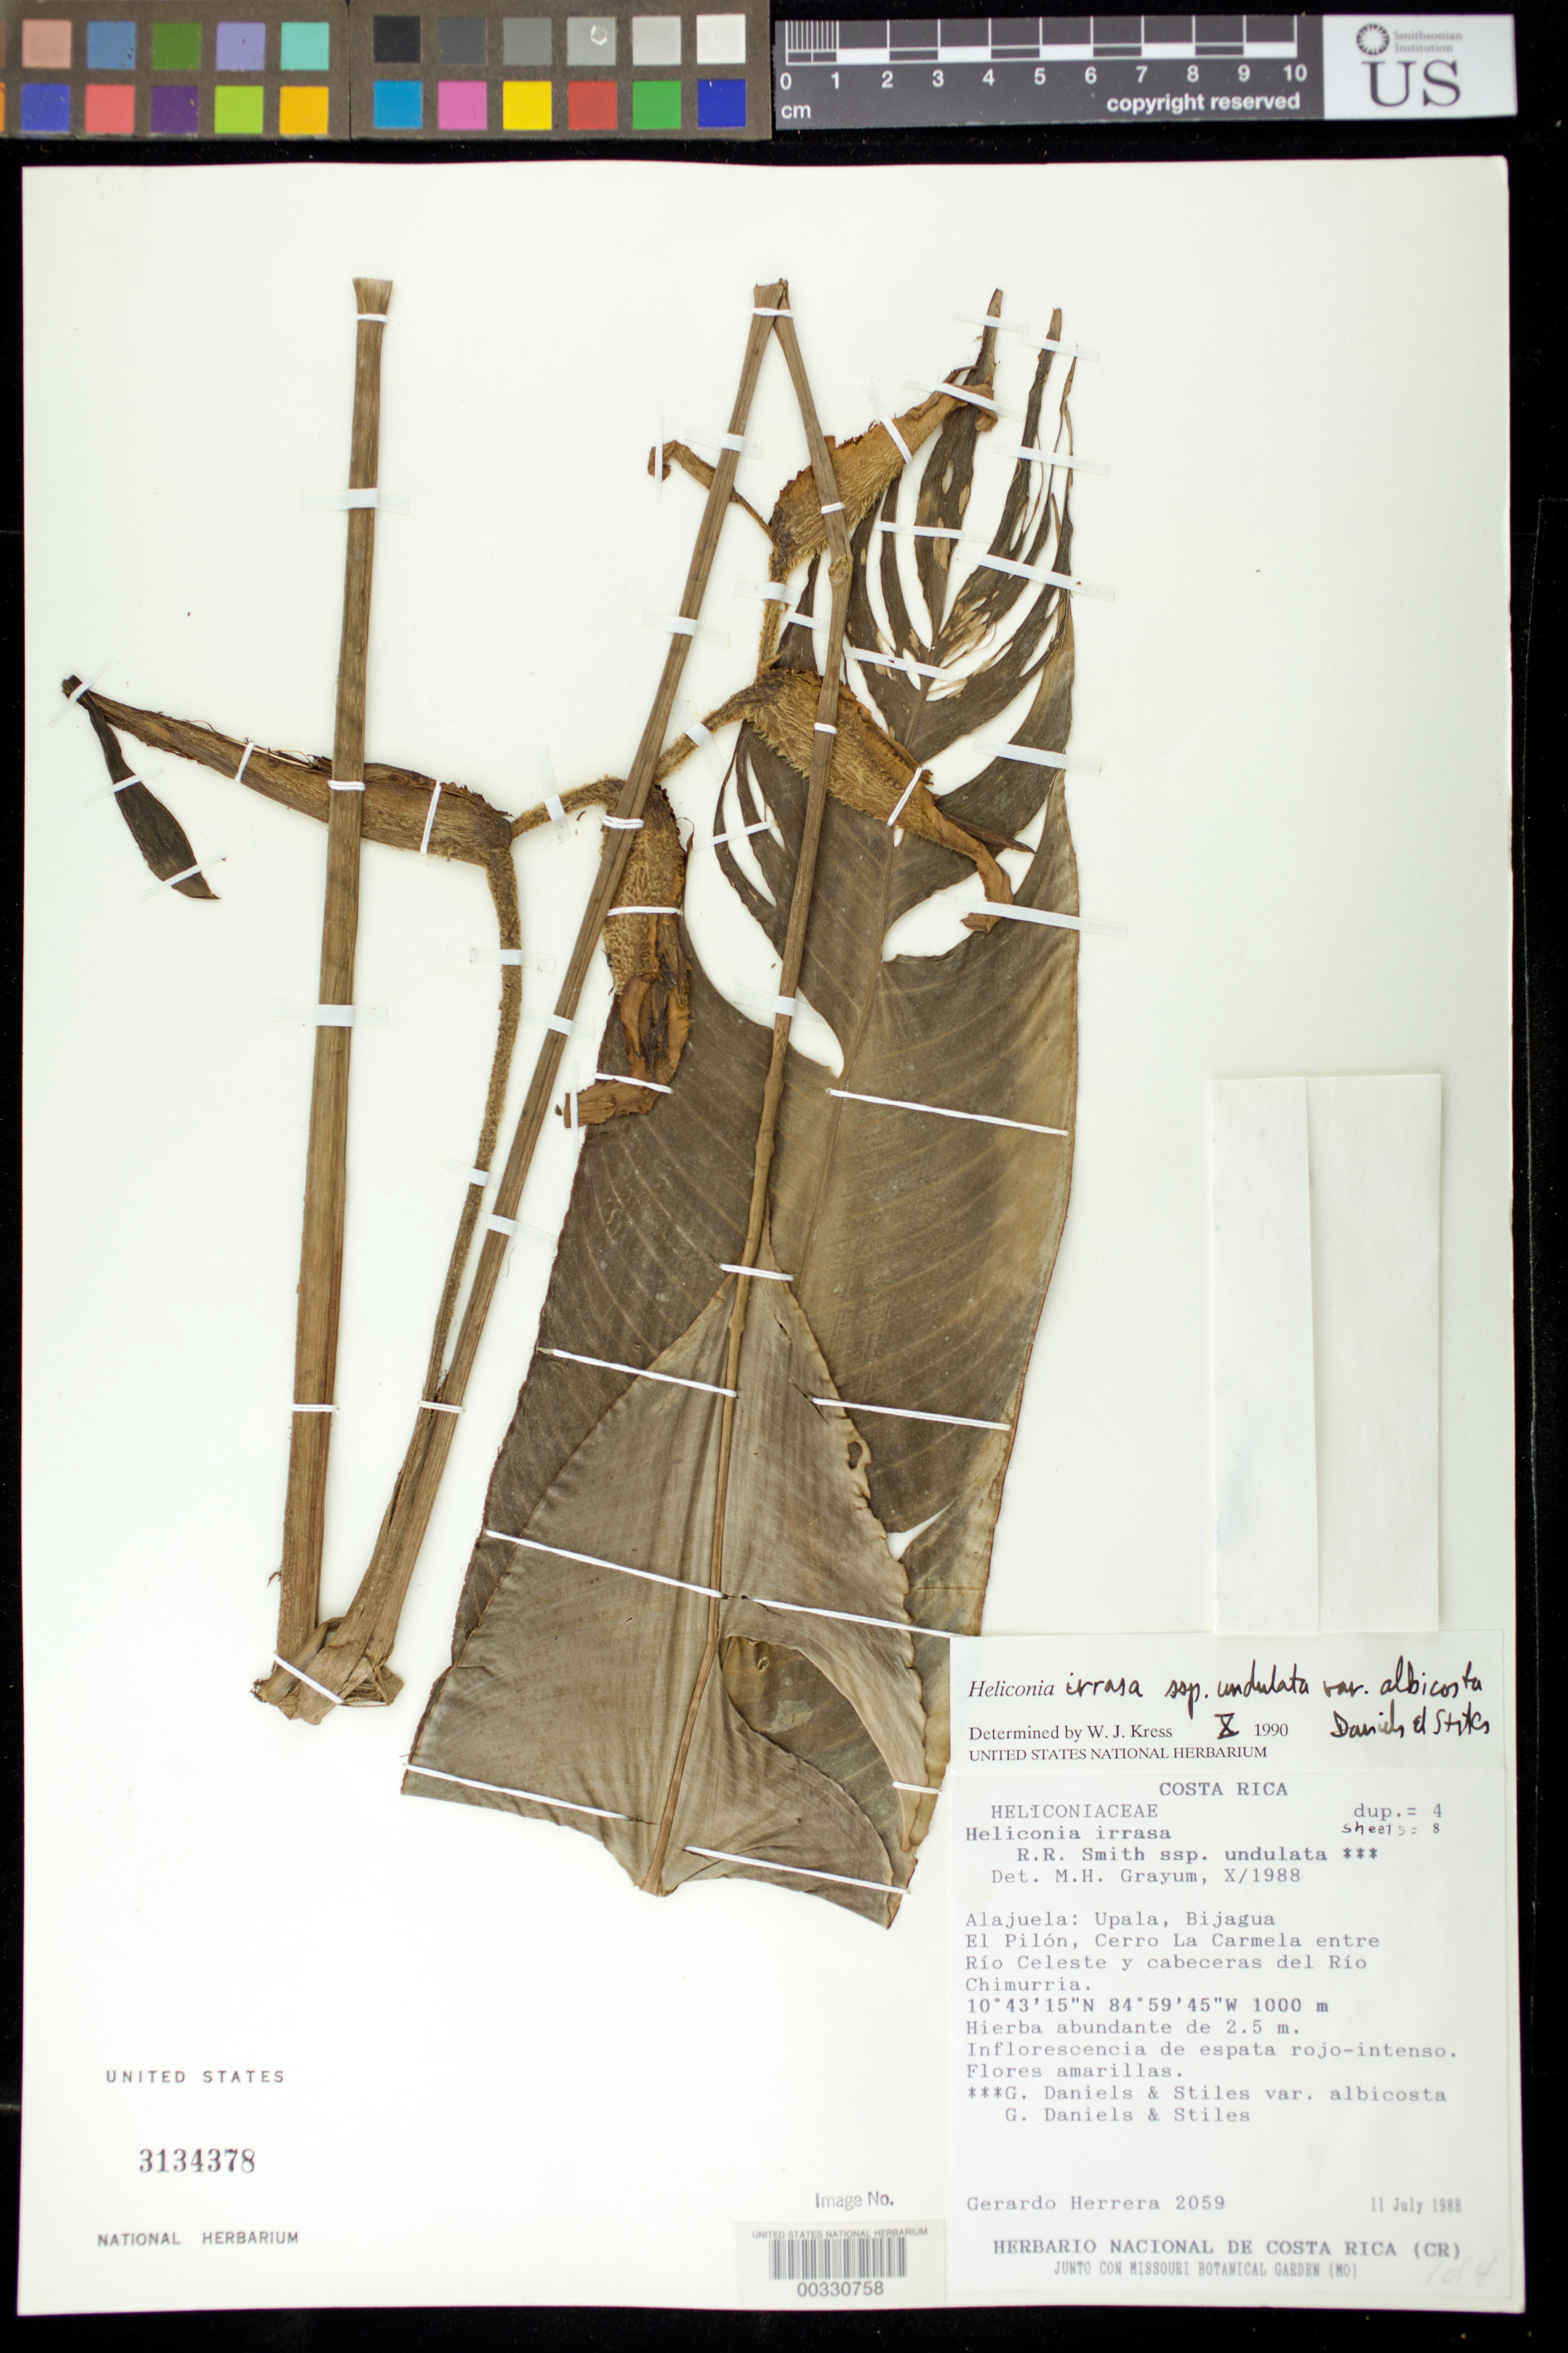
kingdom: Plantae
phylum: Tracheophyta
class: Liliopsida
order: Zingiberales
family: Heliconiaceae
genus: Heliconia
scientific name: Heliconia irrasa var. albicosta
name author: G.S. Daniels & F.G. Stiles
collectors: G. Herrera Ch.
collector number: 2059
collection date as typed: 11 Jul 1988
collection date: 1988-07-11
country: Costa Rica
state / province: Alajuela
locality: Upala, Bijagua El Pilon, Cerro La Carmela between Rio Celeste and chief city of Rio Chimurria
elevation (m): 1000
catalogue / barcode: US 3134378